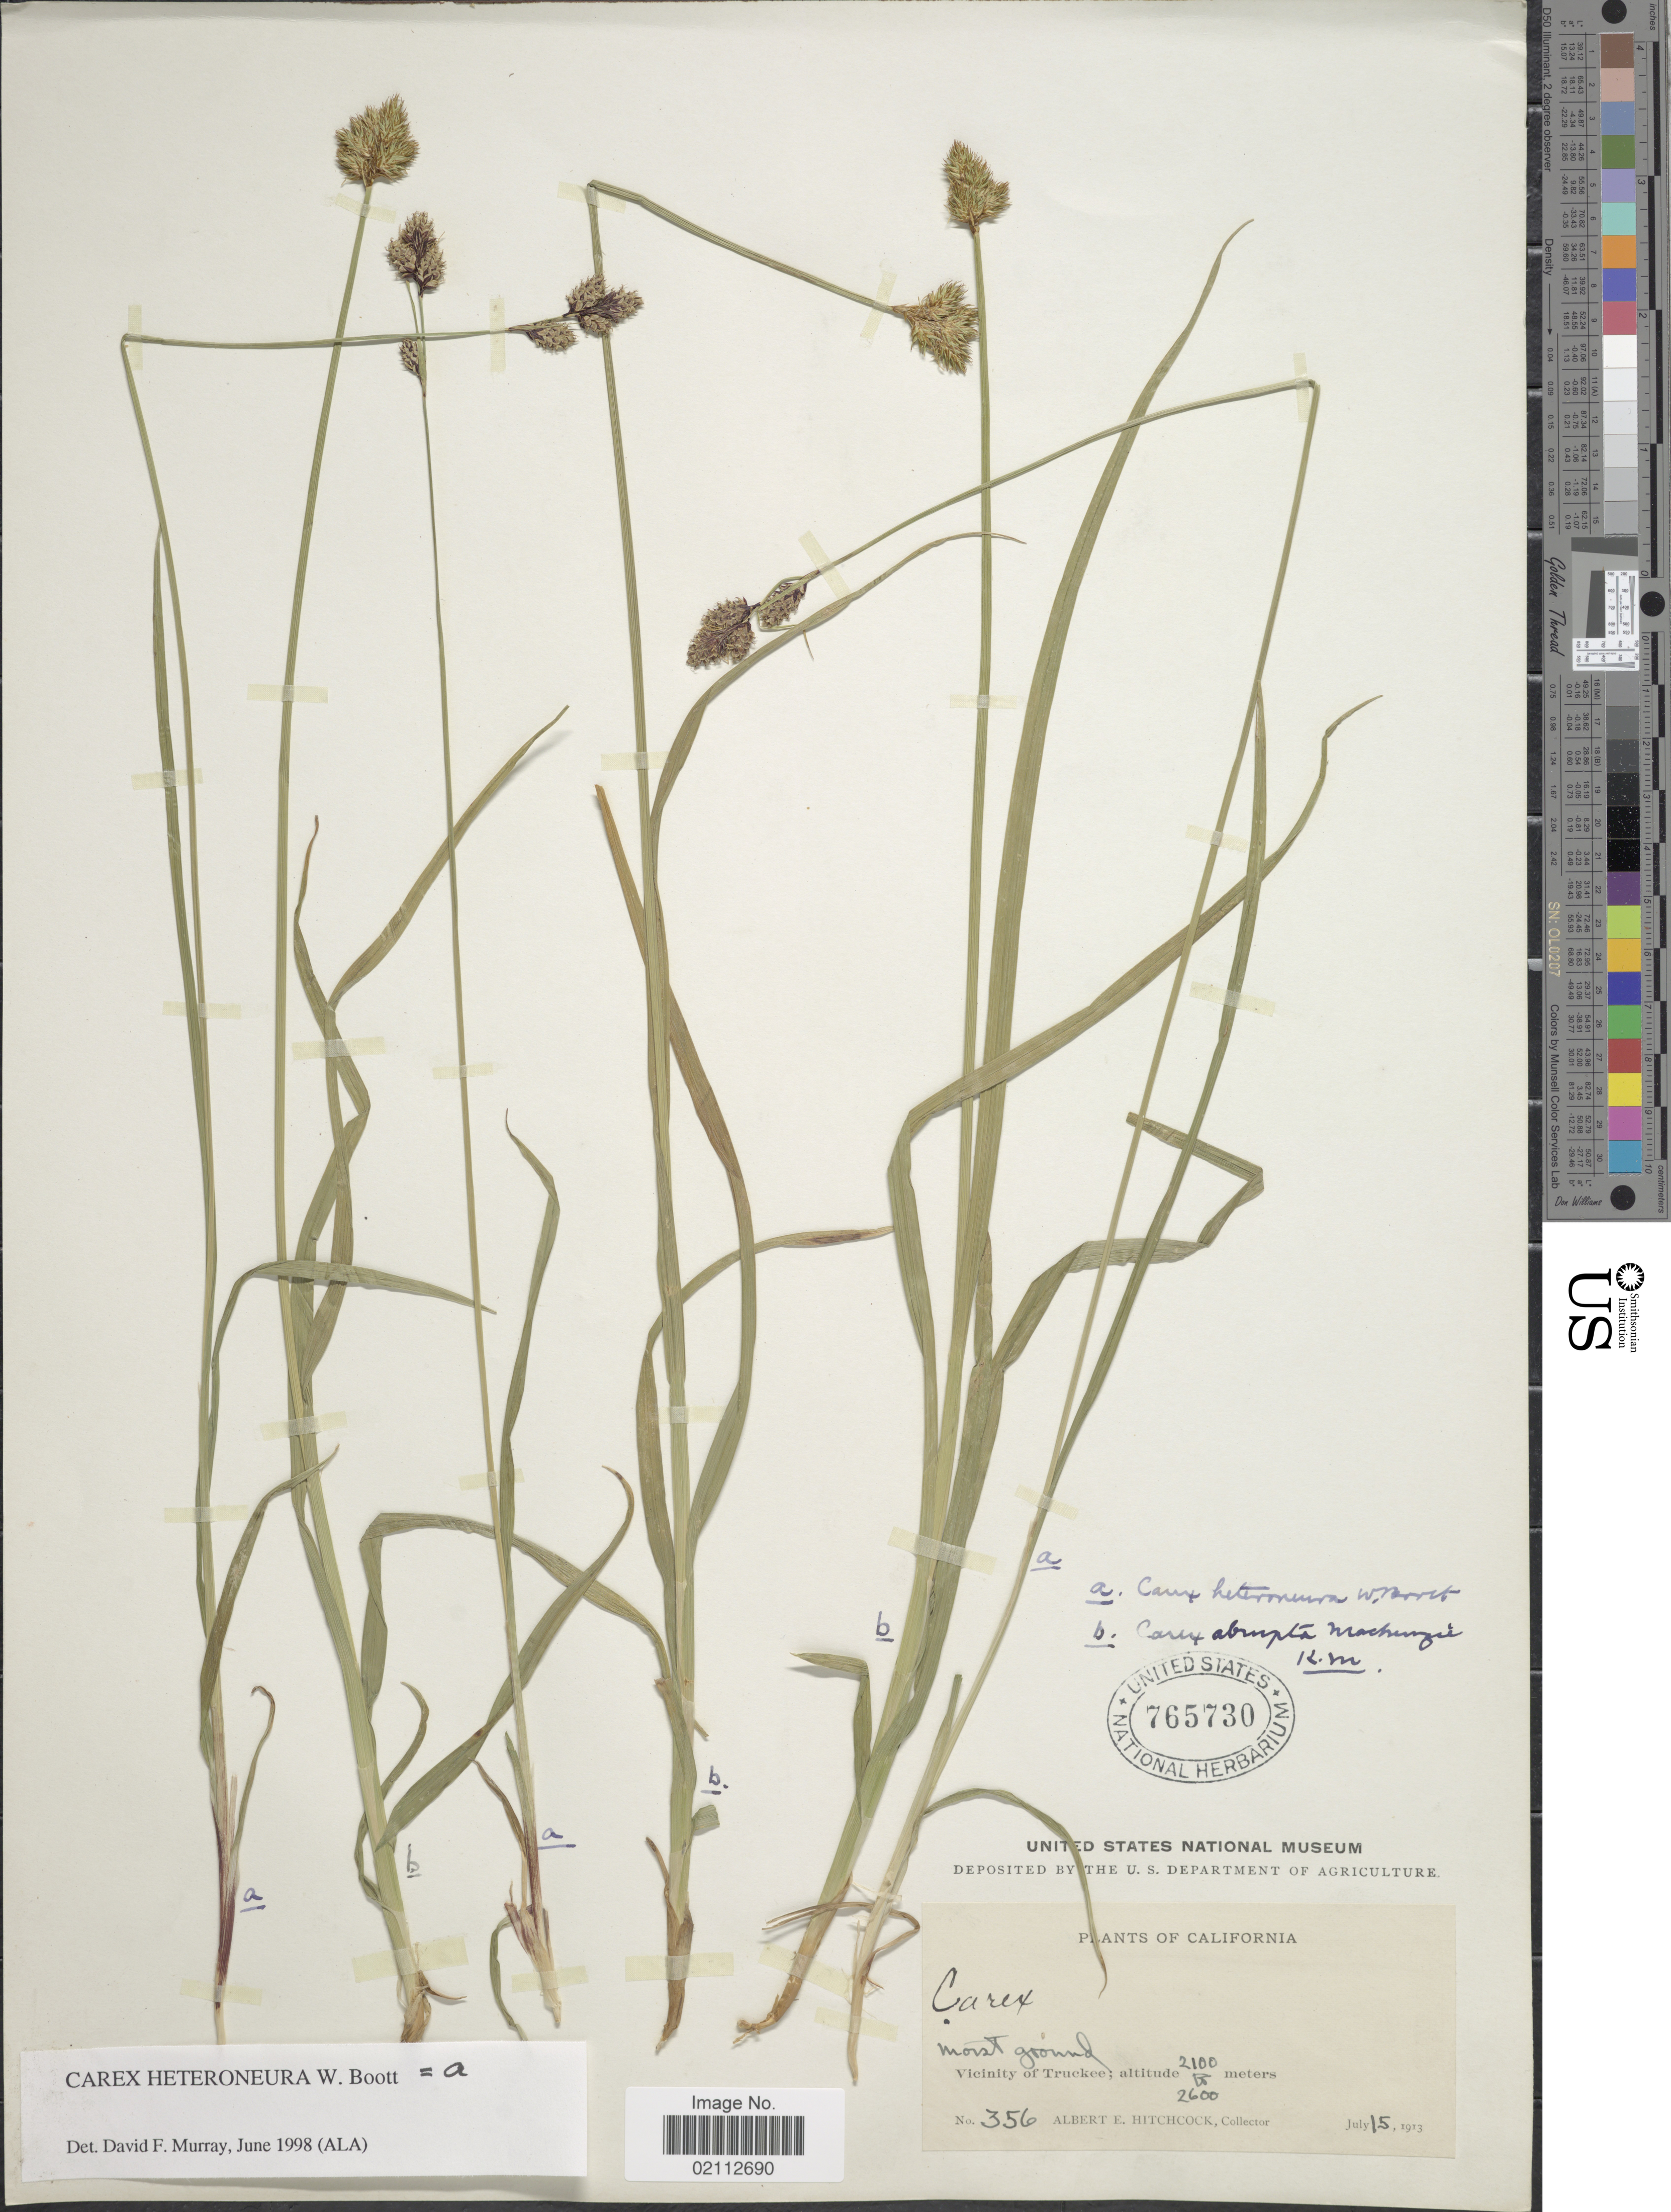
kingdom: Plantae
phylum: Tracheophyta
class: Liliopsida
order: Poales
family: Cyperaceae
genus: Carex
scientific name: Carex heteroneura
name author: S. Watson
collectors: A. Hitchcock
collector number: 356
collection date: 1913-07-15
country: United States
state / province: California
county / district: Nevada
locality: Vicinity of Truckee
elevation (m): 2100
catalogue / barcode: US 765730